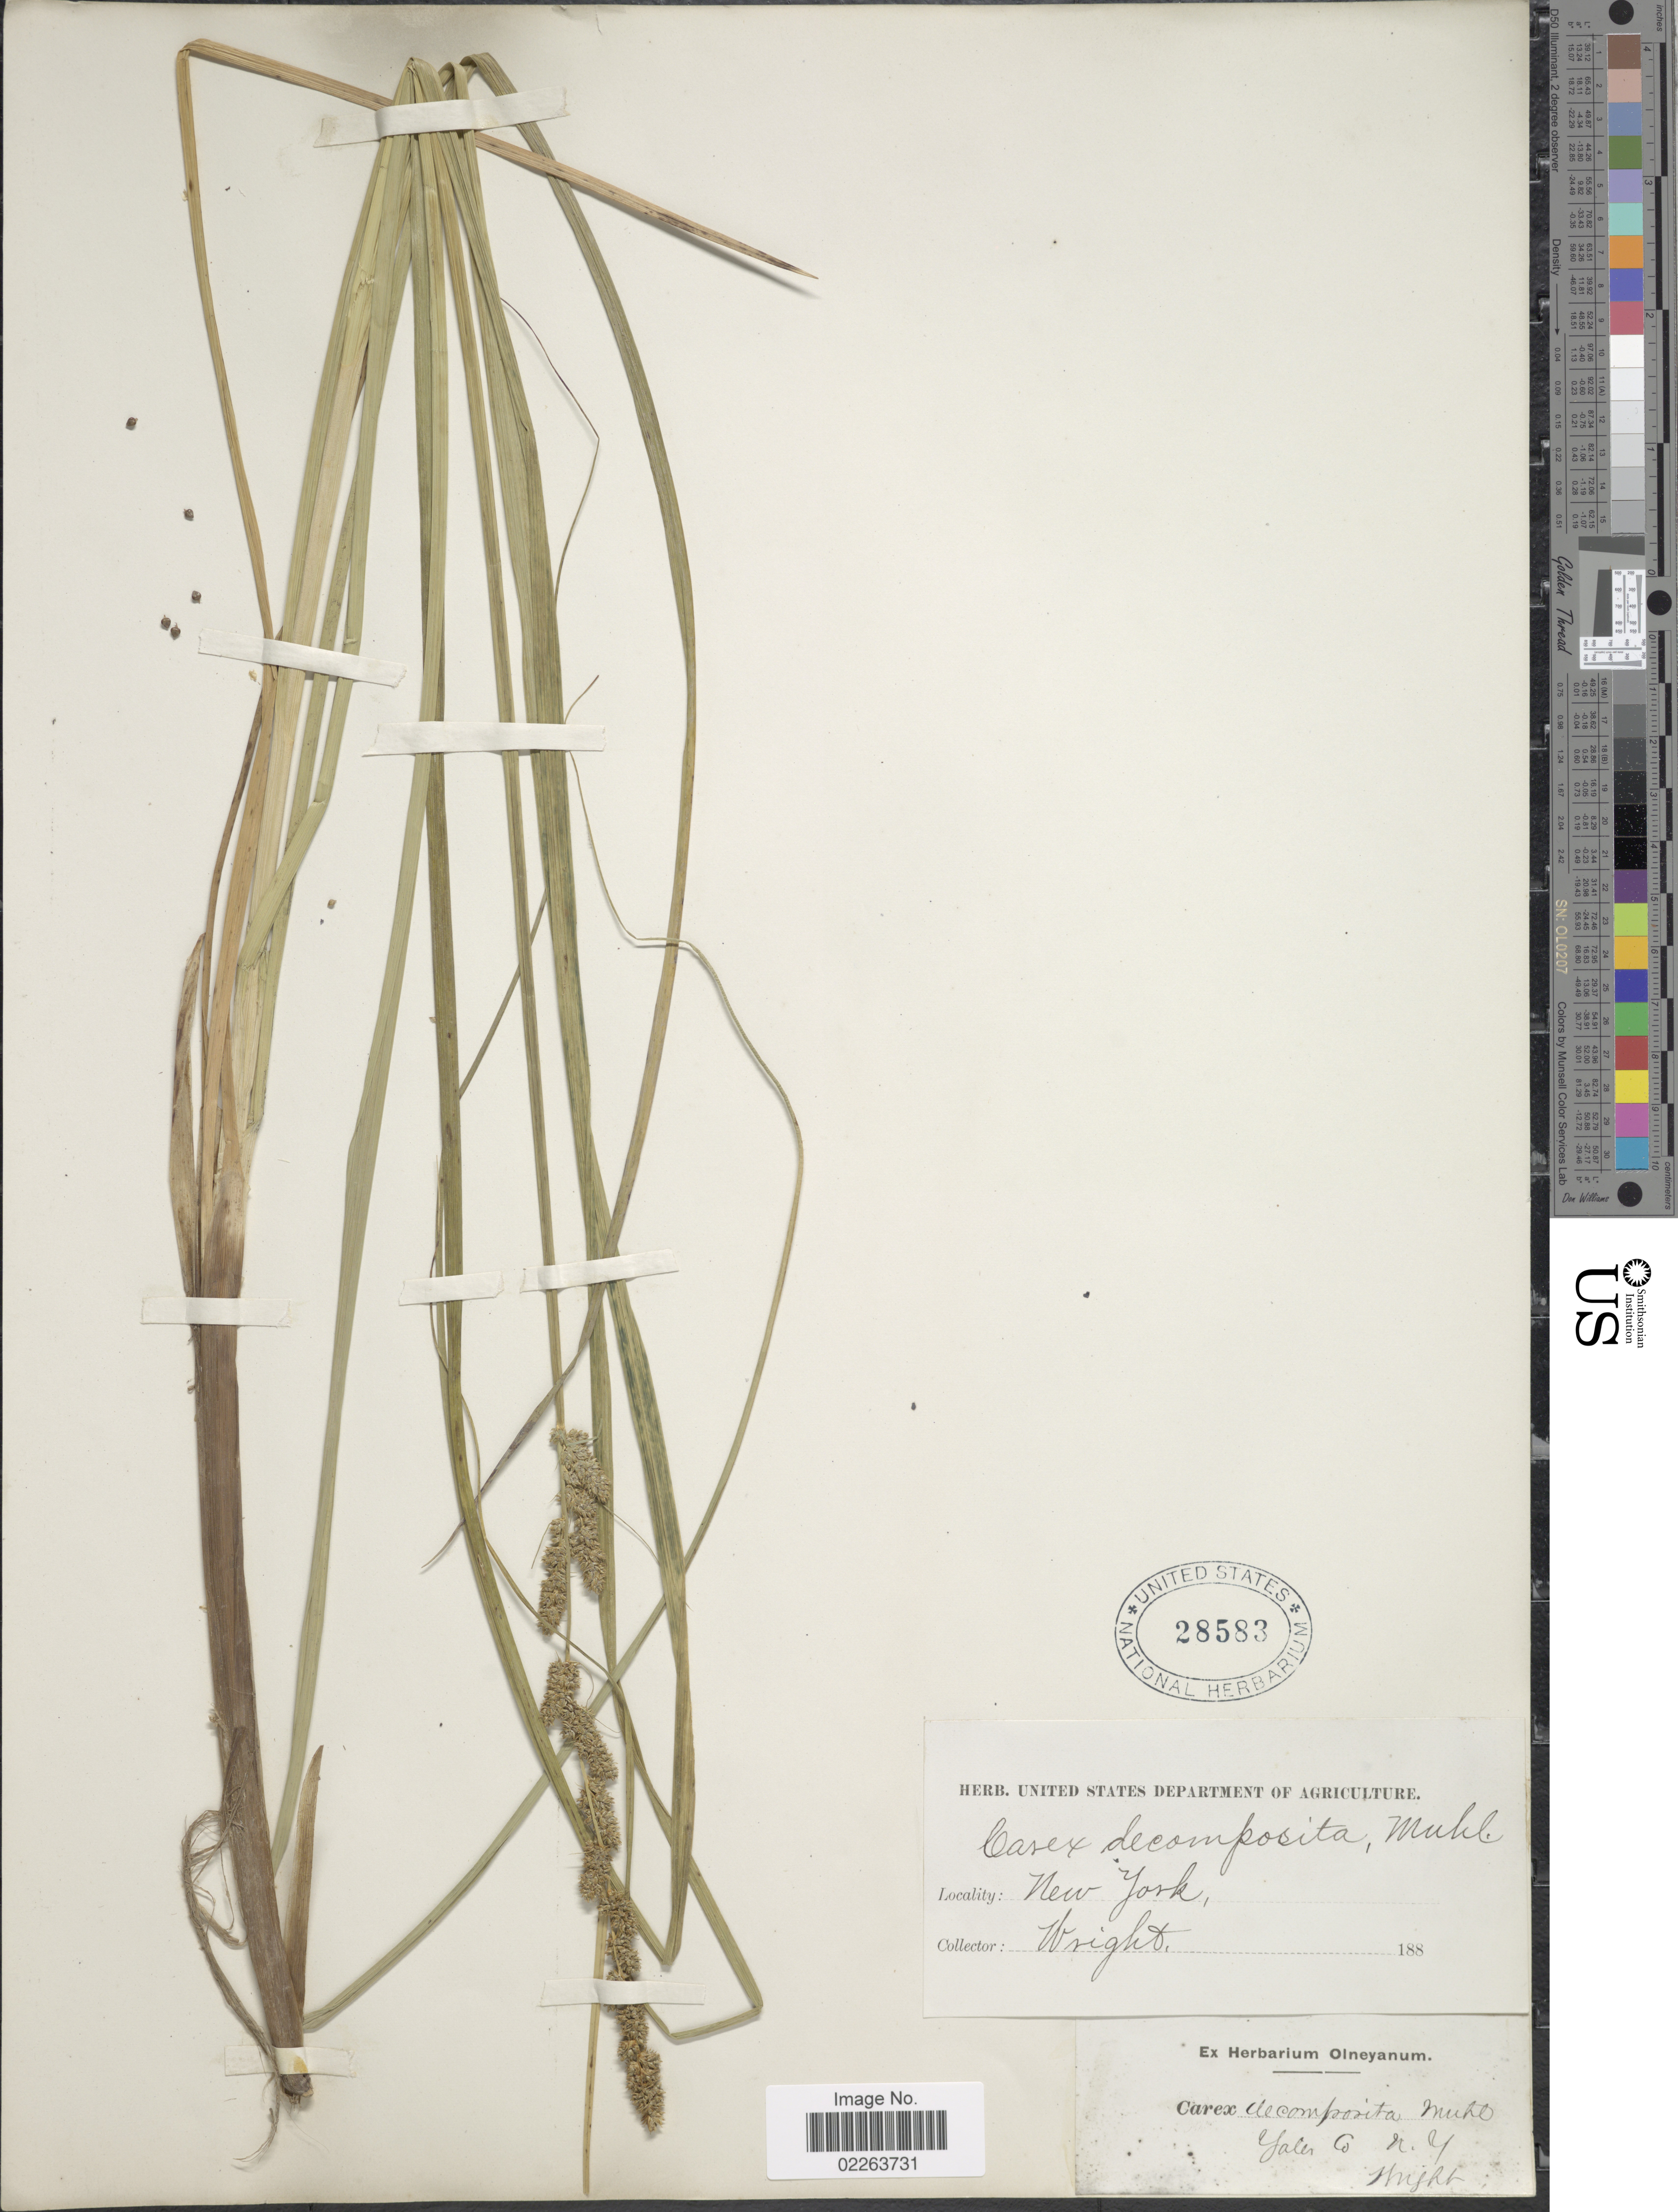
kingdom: Plantae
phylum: Tracheophyta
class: Liliopsida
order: Poales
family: Cyperaceae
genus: Carex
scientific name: Carex decomposita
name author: Muhl.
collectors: Wright, --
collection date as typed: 188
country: United States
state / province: New York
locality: Yates Co.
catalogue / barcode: US 28583